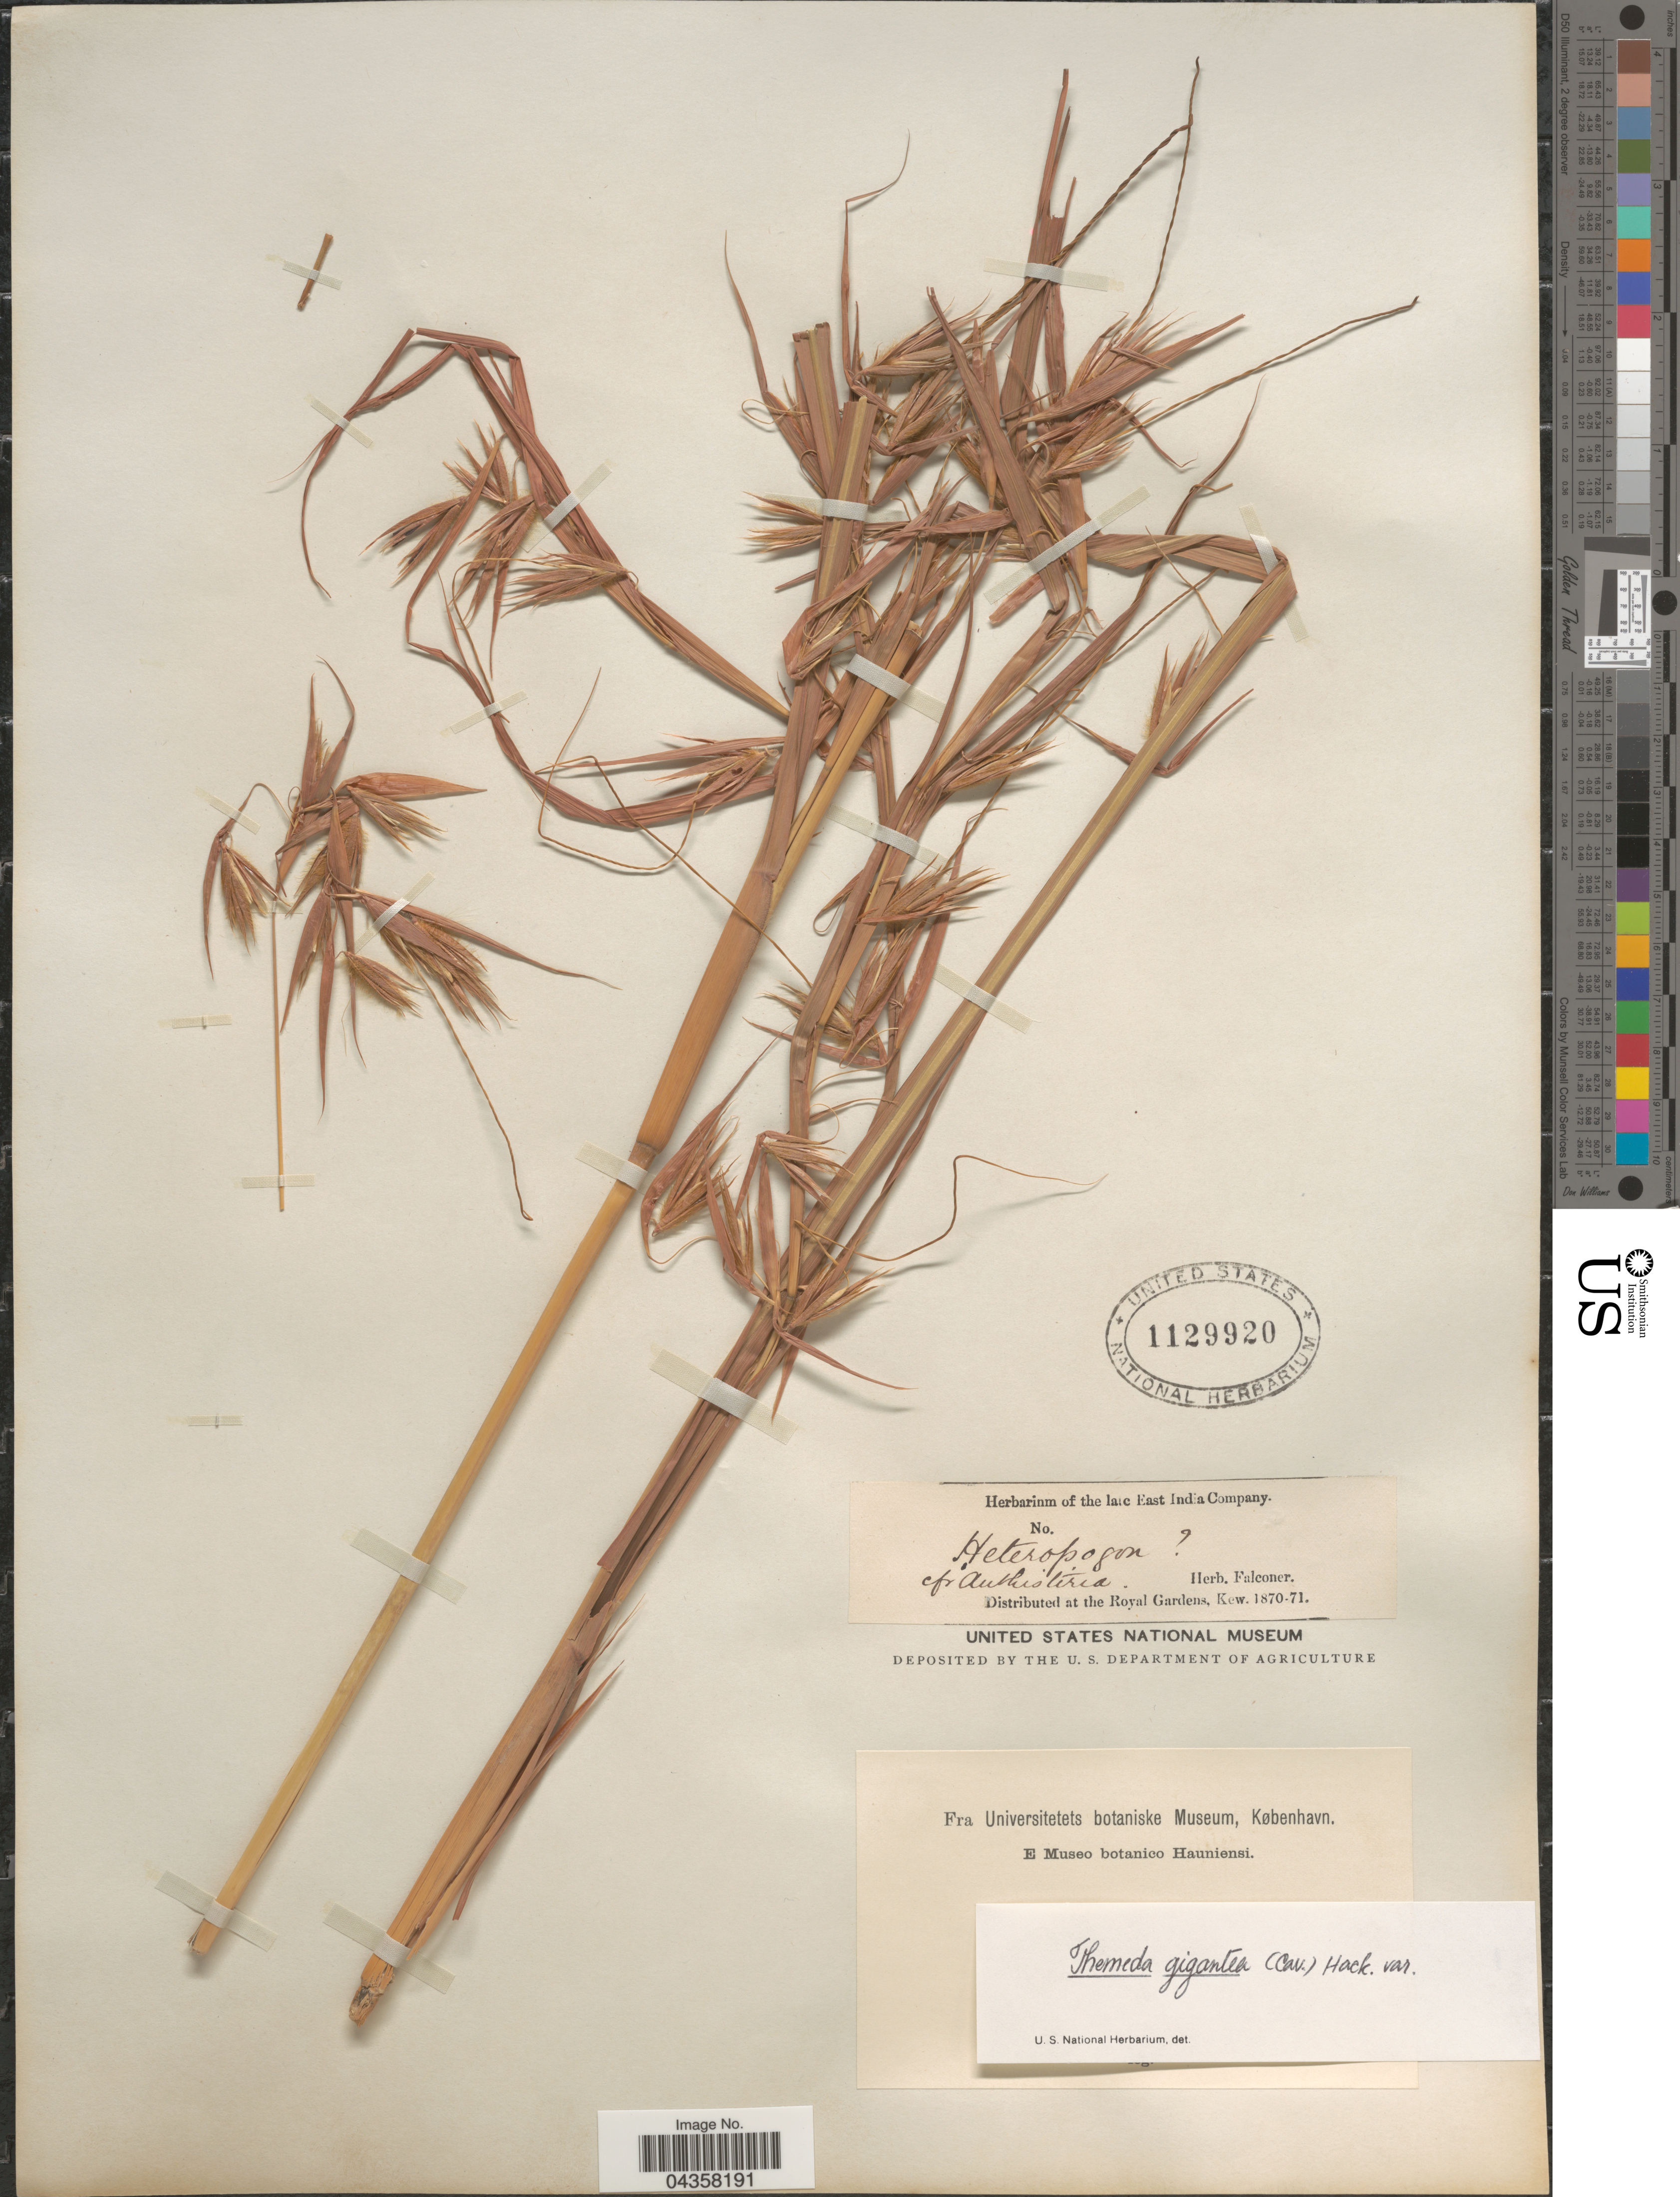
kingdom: Plantae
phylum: Tracheophyta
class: Liliopsida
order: Poales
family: Poaceae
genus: Themeda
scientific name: Themeda gigantea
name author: Hack.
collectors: ex herb. Falconer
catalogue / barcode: US 1129920